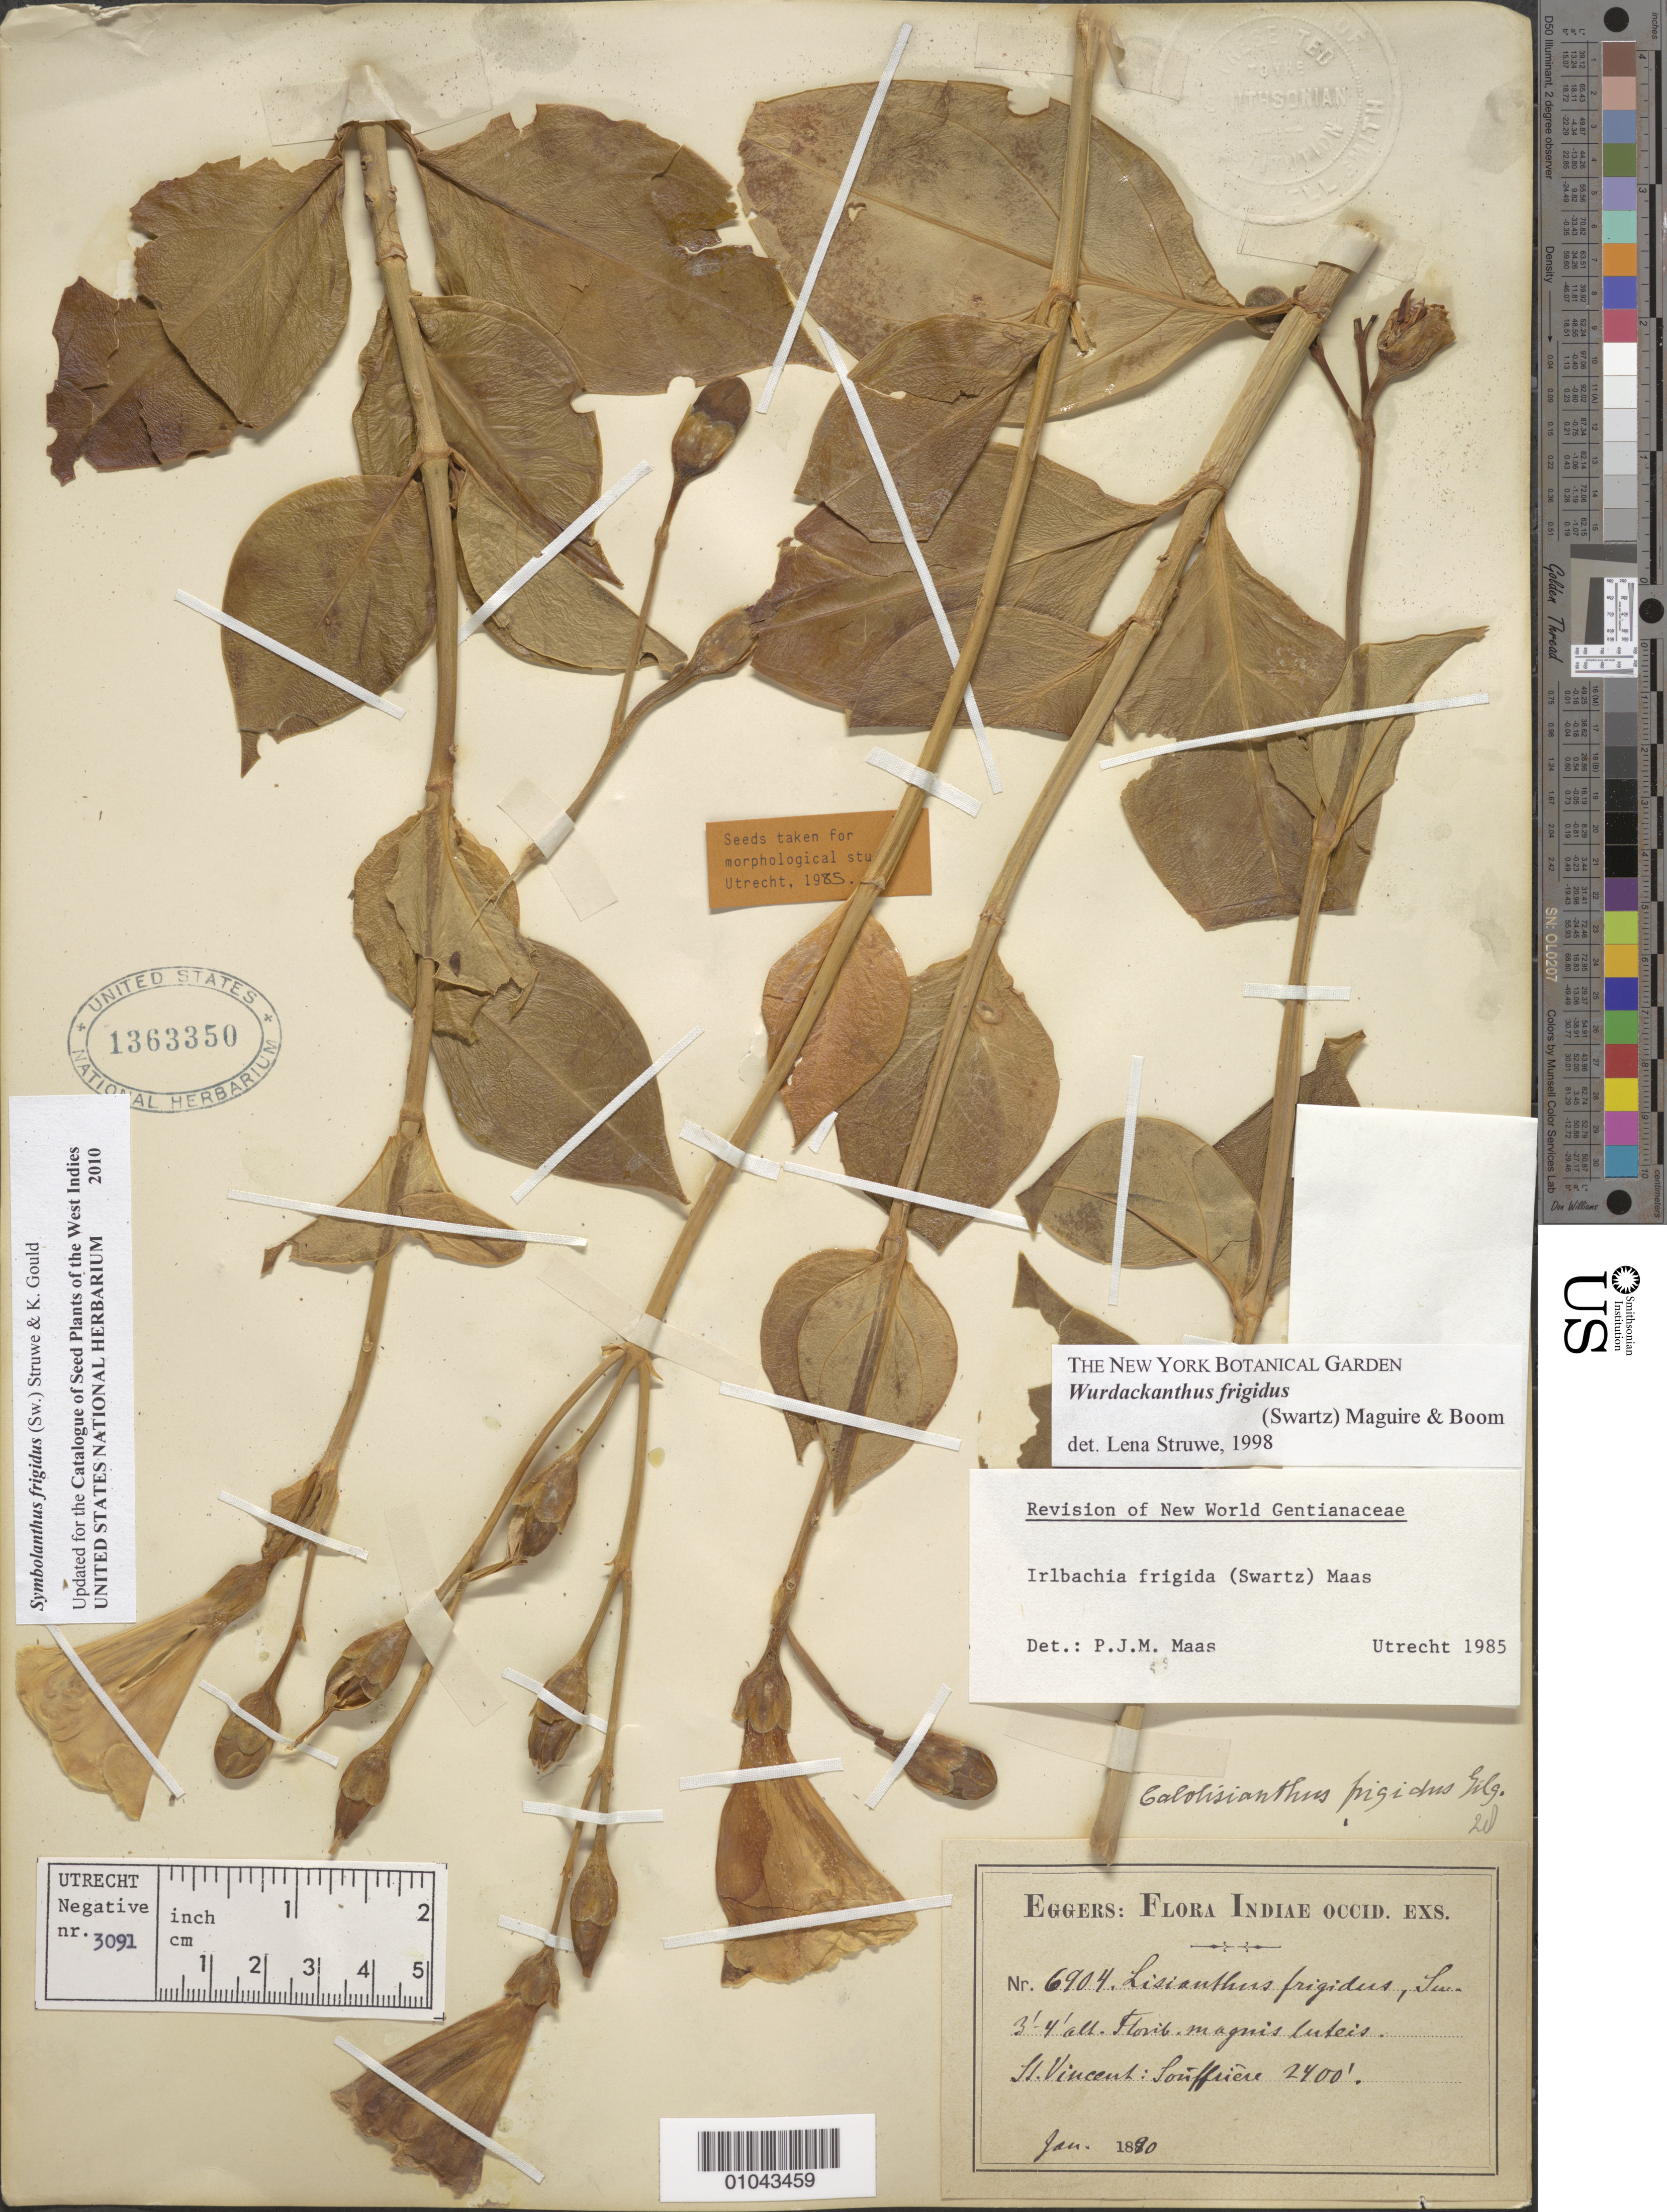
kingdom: Plantae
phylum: Tracheophyta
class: Magnoliopsida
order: Gentianales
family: Gentianaceae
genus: Symbolanthus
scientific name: Symbolanthus frigidus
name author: (Sw.) Struwe & K. R. Gould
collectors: H. F. A. von Eggers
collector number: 6904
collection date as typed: Jan 1890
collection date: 1890-01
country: St. Vincent - Grenadines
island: St. Vincent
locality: Soufrière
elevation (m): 732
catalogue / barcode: US 1363350